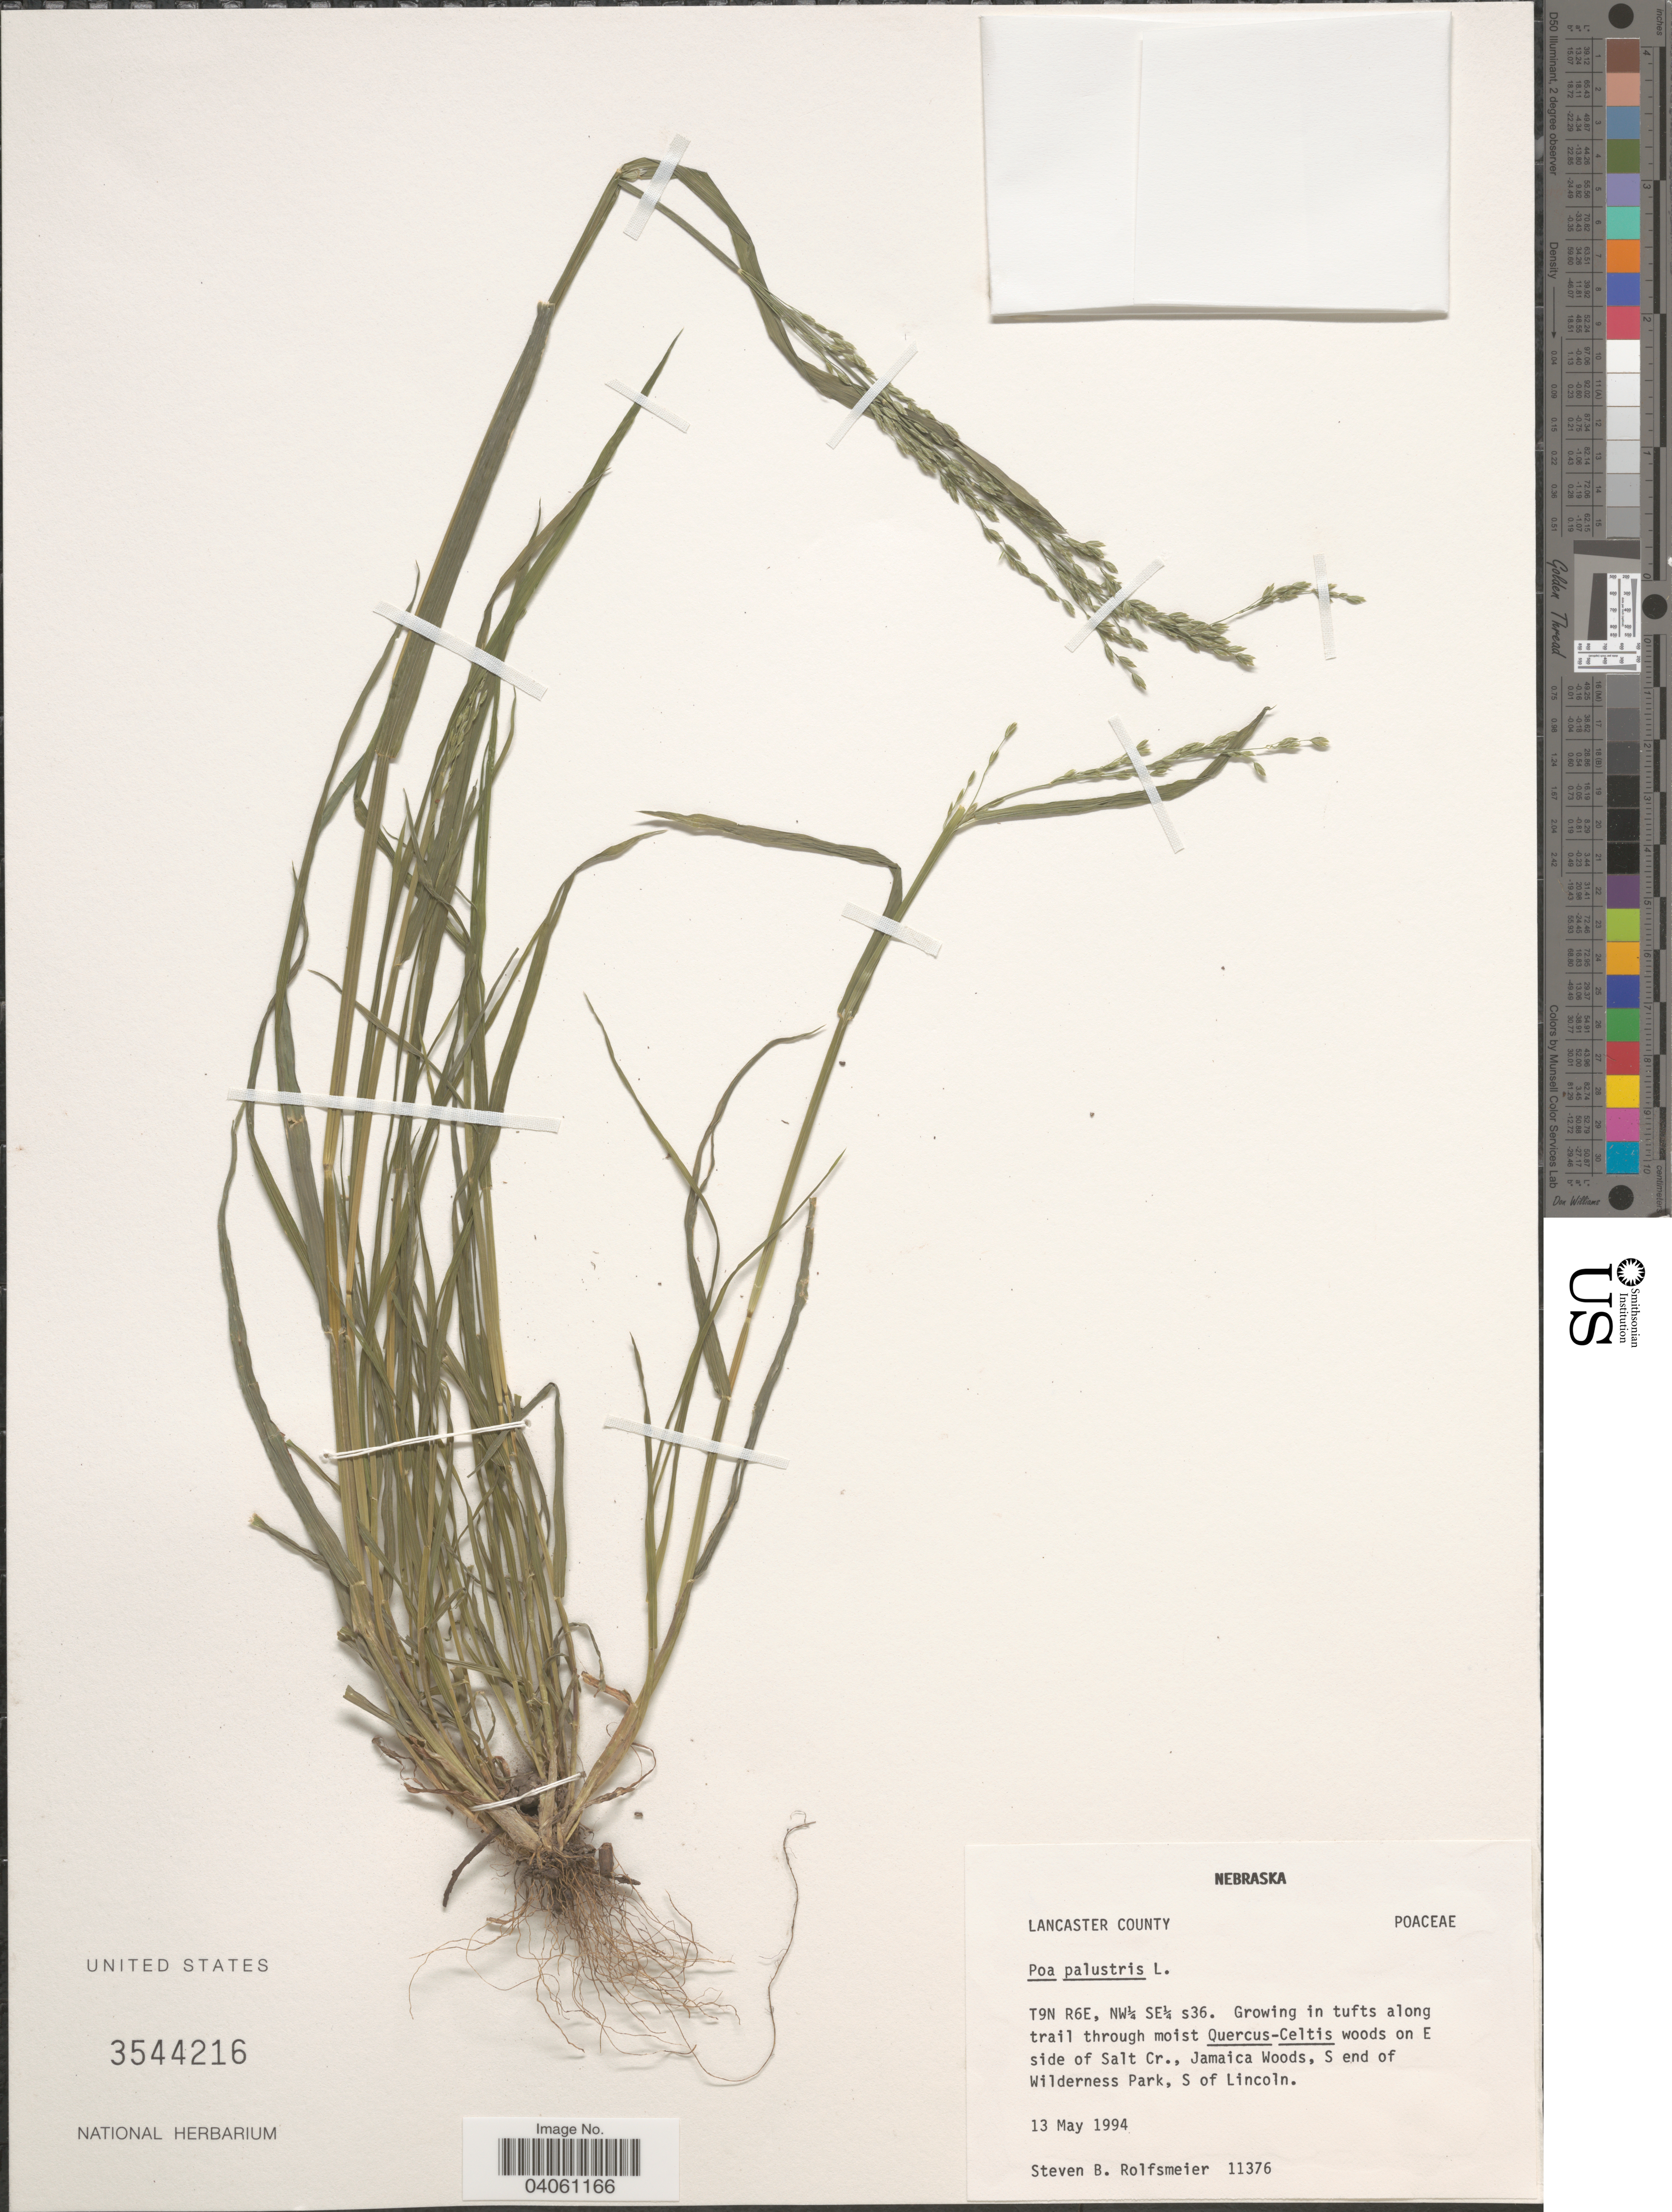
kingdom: Plantae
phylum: Tracheophyta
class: Liliopsida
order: Poales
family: Poaceae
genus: Poa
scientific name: Poa palustris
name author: L.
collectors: S. Rolfsmeier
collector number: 11376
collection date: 1994-05-13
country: United States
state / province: Nebraska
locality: Lancaster County. T9N R6E, NW¼ SE¼ s36. In tufts along trail through moist Quercus-Celtis woods on E side of Salt Cr., Jamaica Woods, S end of Wilderness Park, S of Lincoln.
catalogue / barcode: US 3544216